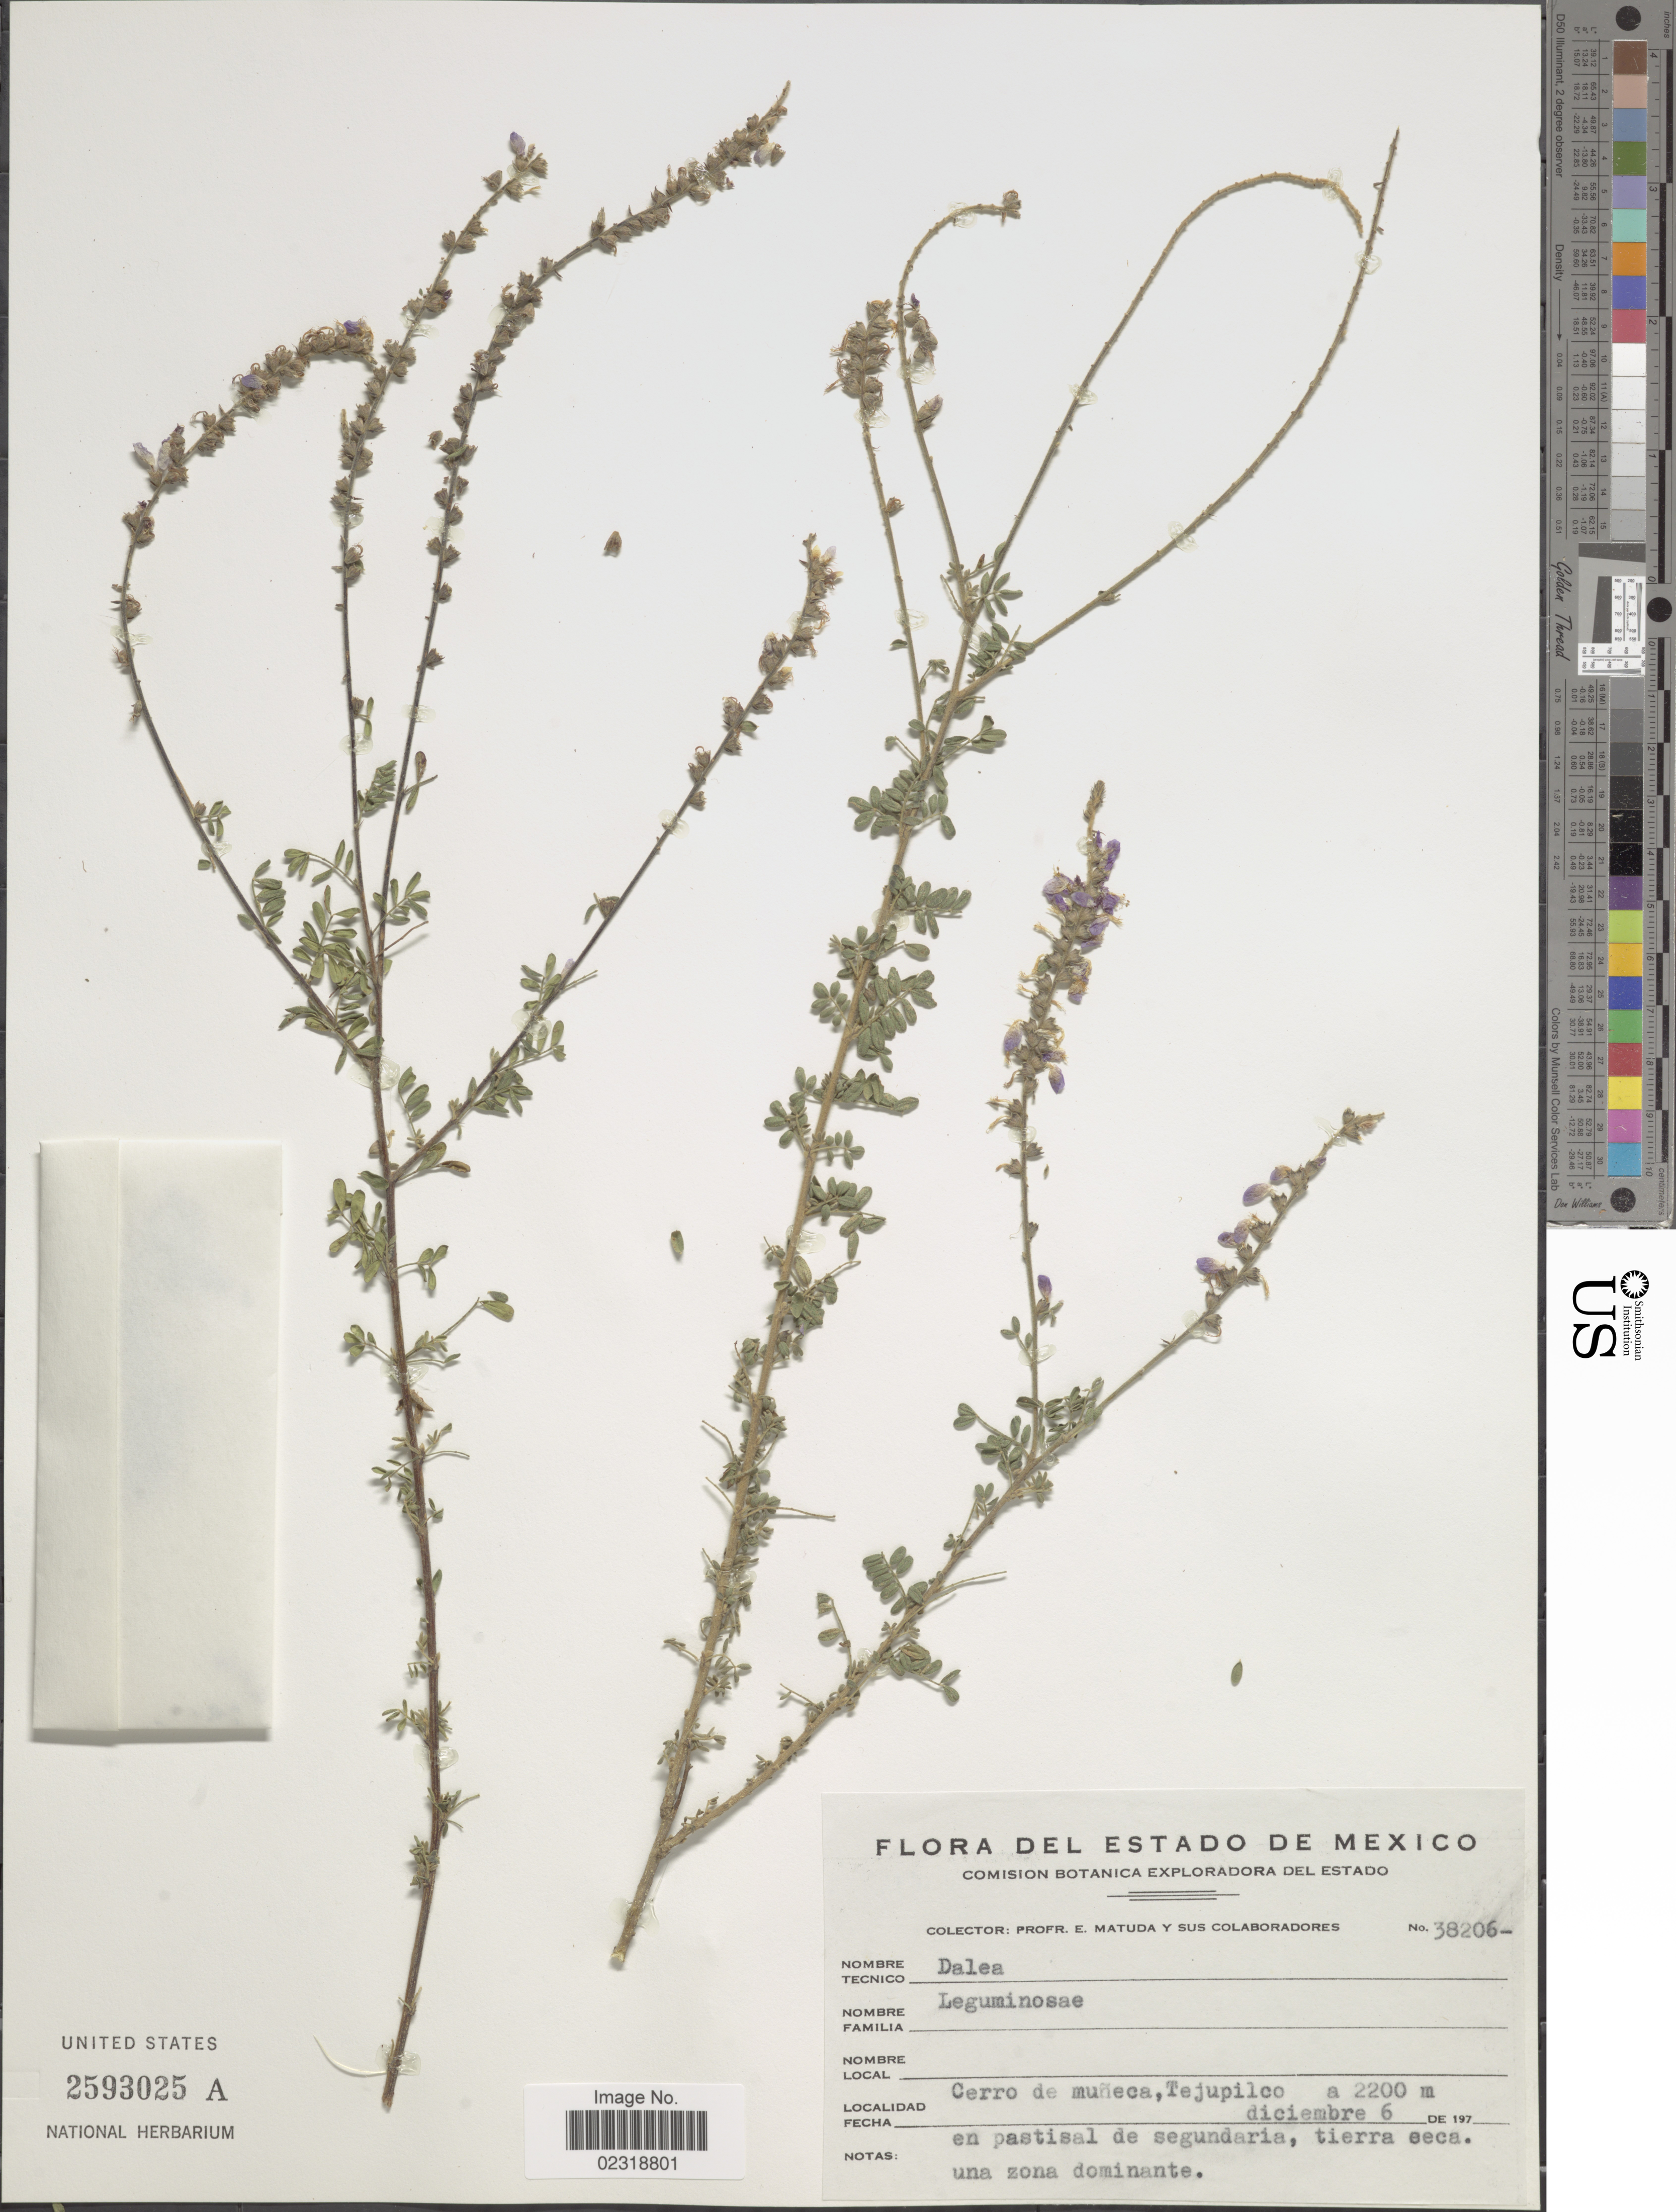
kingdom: Plantae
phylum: Tracheophyta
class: Magnoliopsida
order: Fabales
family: Fabaceae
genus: Dalea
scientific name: Dalea bicolor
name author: Humb. & Bonpl. ex Willd.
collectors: E. Matuda & et al.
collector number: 38206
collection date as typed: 197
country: Mexico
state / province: México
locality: Estado de Mexico, Cerro de muneca, Tejupilco.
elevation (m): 2200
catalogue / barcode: US 2593025A